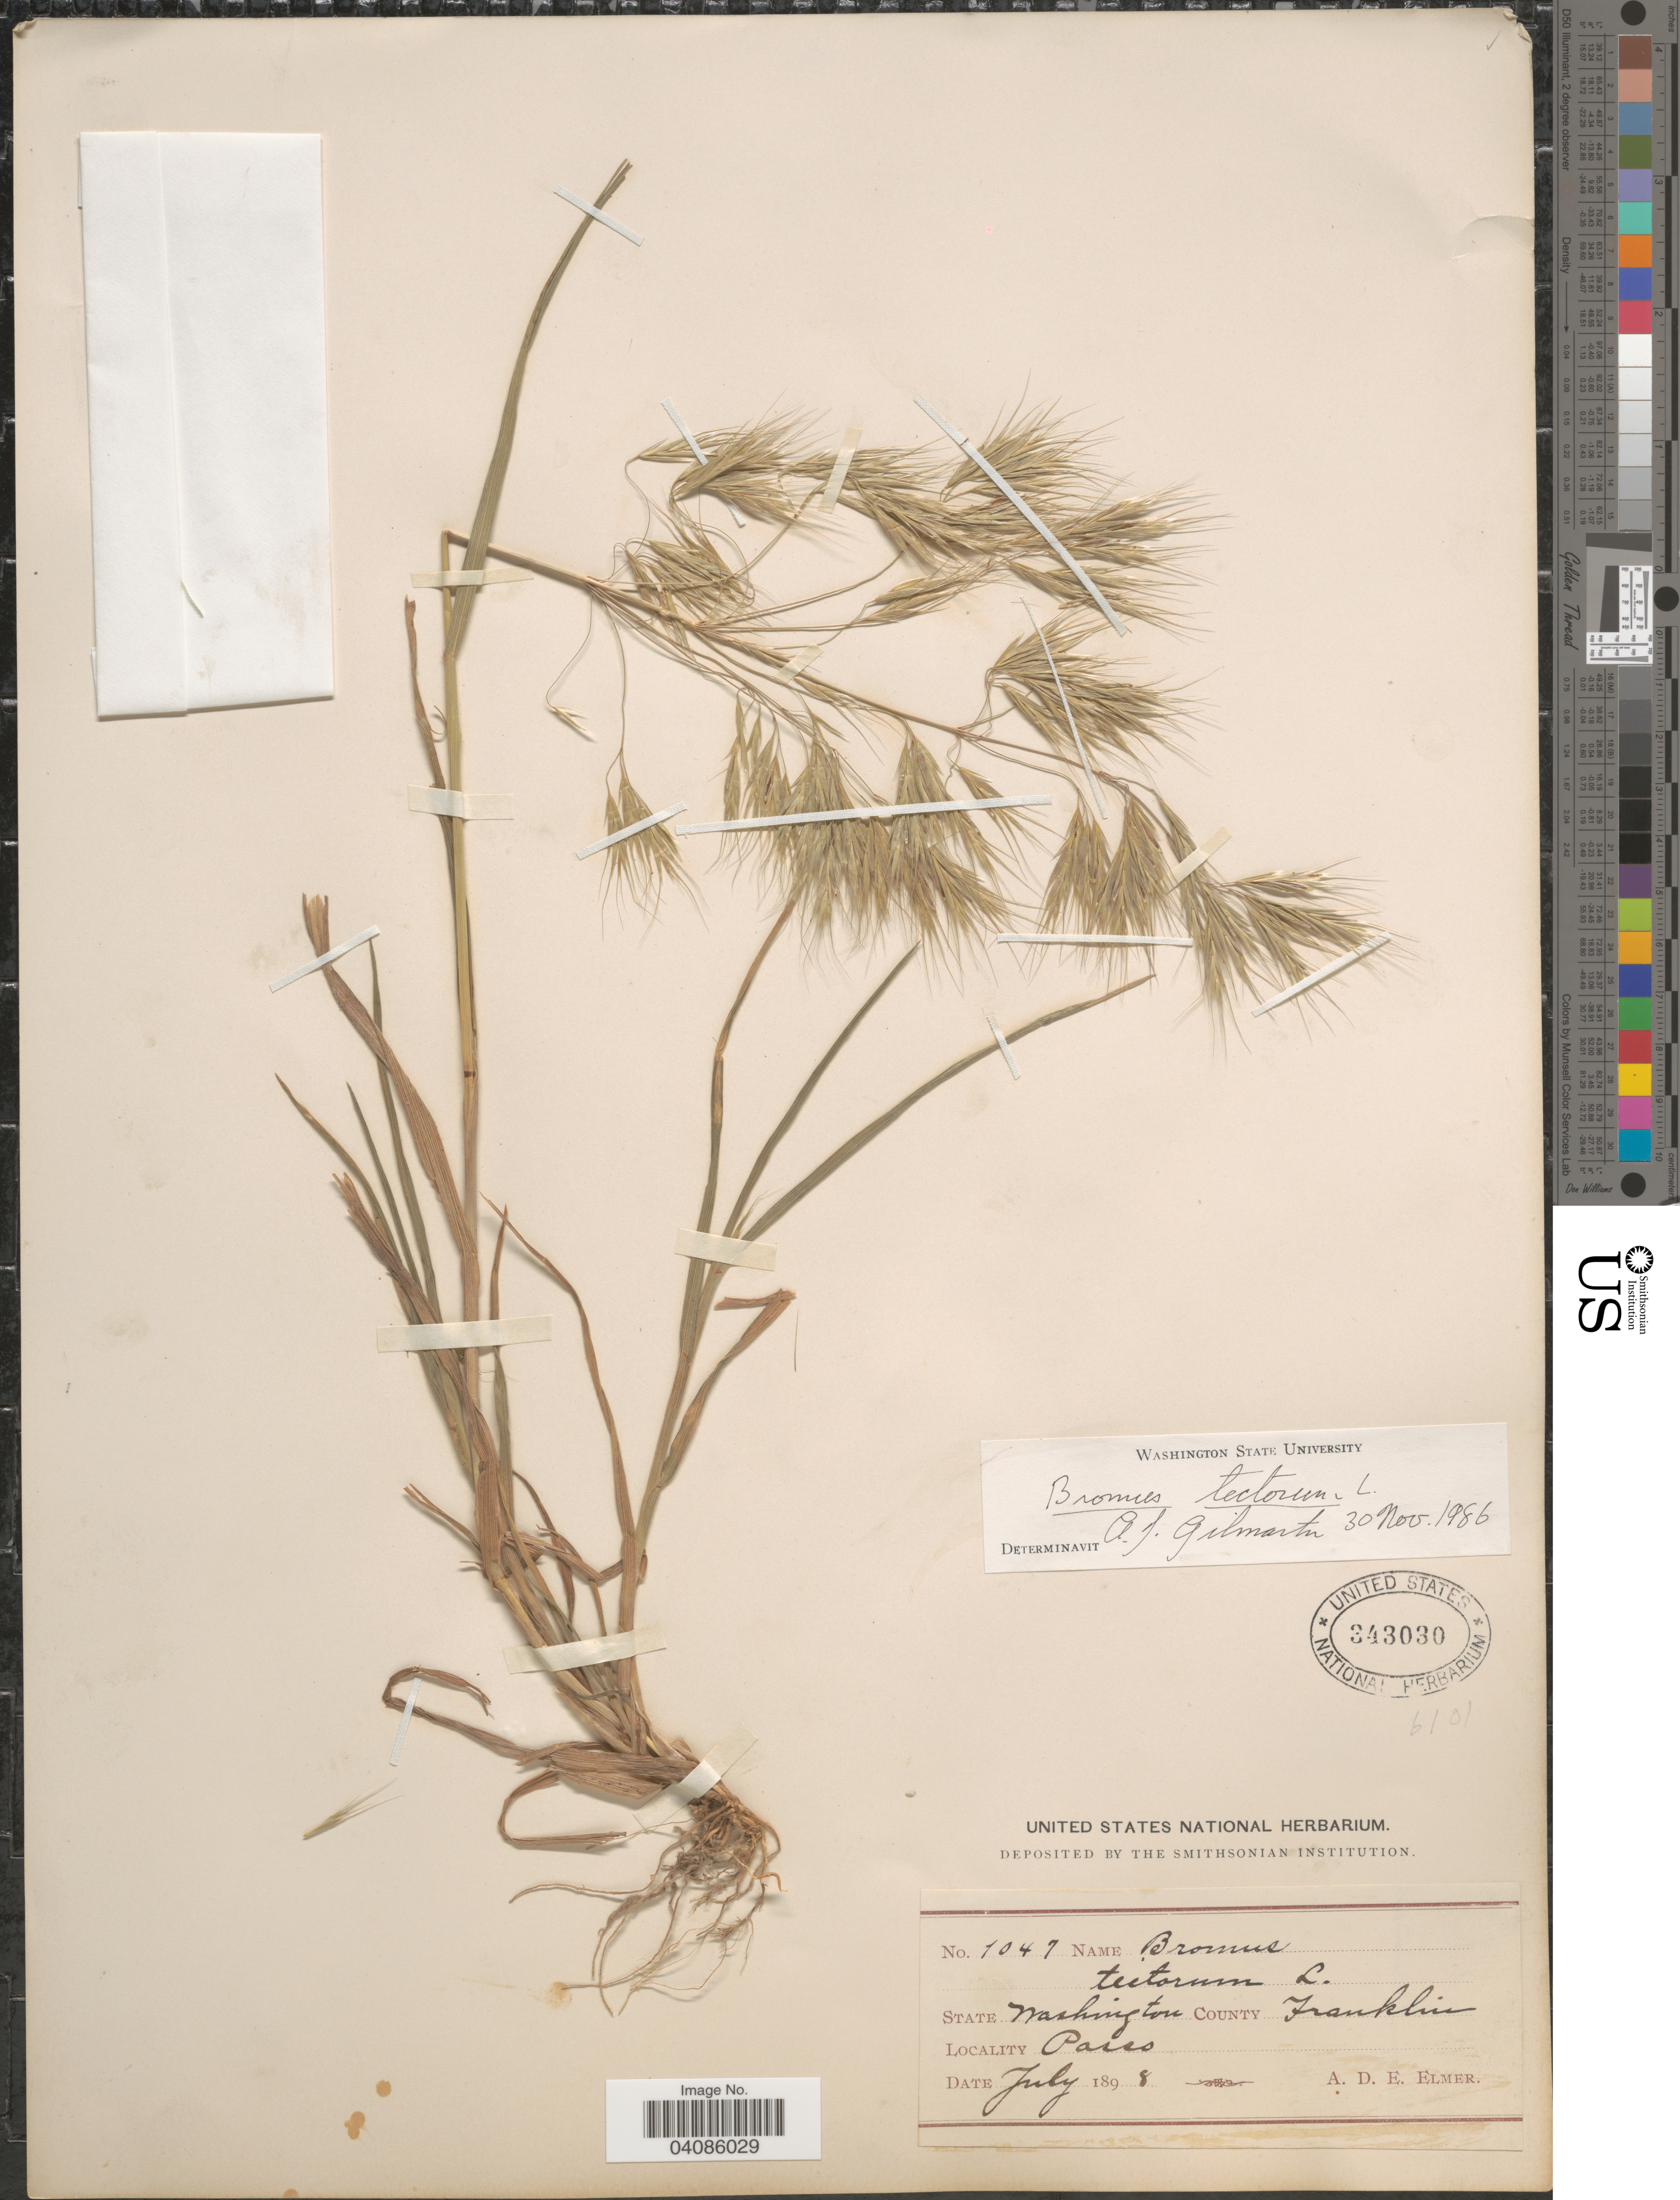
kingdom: Plantae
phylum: Tracheophyta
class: Liliopsida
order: Poales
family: Poaceae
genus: Bromus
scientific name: Bromus tectorum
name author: L.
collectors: A. D. E. Elmer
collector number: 1047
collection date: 1898-07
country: United States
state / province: Washington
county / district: Franklin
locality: County Franklin. Pasco.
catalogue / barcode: US 343030